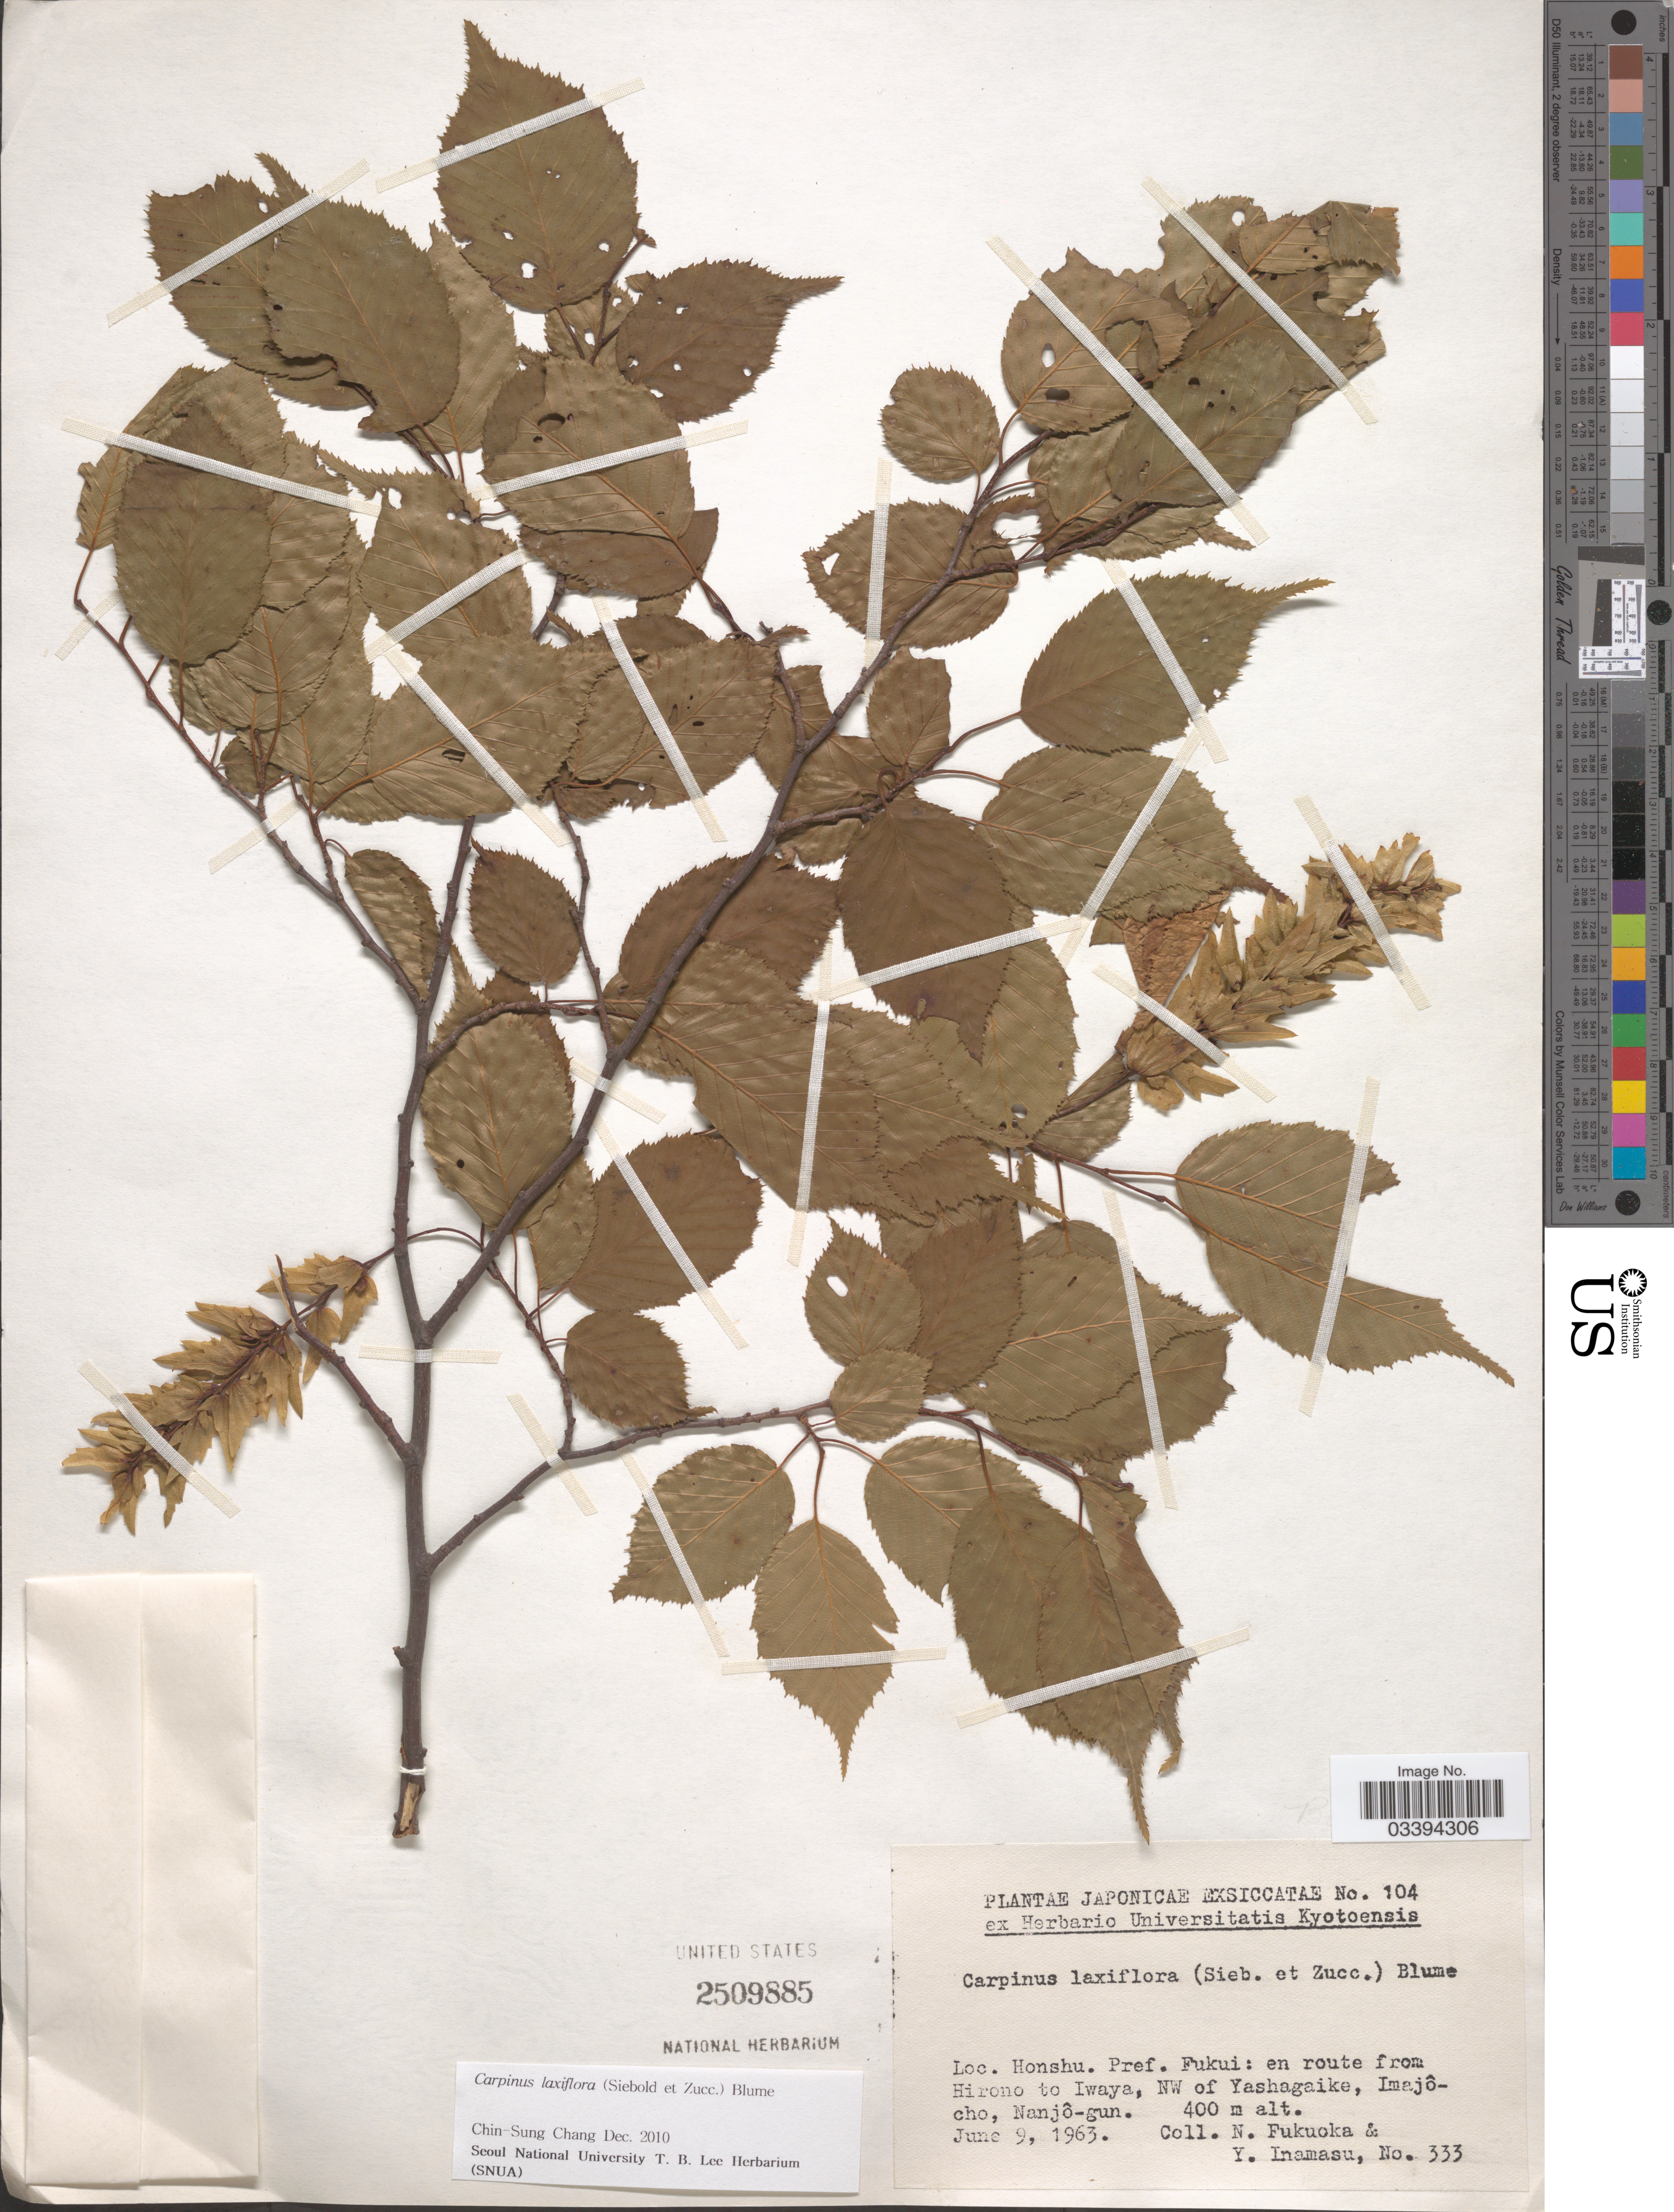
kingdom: Plantae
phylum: Tracheophyta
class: Magnoliopsida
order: Fagales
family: Betulaceae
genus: Carpinus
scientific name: Carpinus laxiflora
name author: (Siebold & Zucc.) Blume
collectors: N. Fukuoka & Y. Inamasu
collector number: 333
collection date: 1963-06-09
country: Japan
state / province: Hukui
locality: Honshu. Pref. Fukui: en route from Hirono to Iwaya, NW of Yashagaike, Imajôcho, Nanjô-gun.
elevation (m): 400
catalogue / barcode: US 2509885